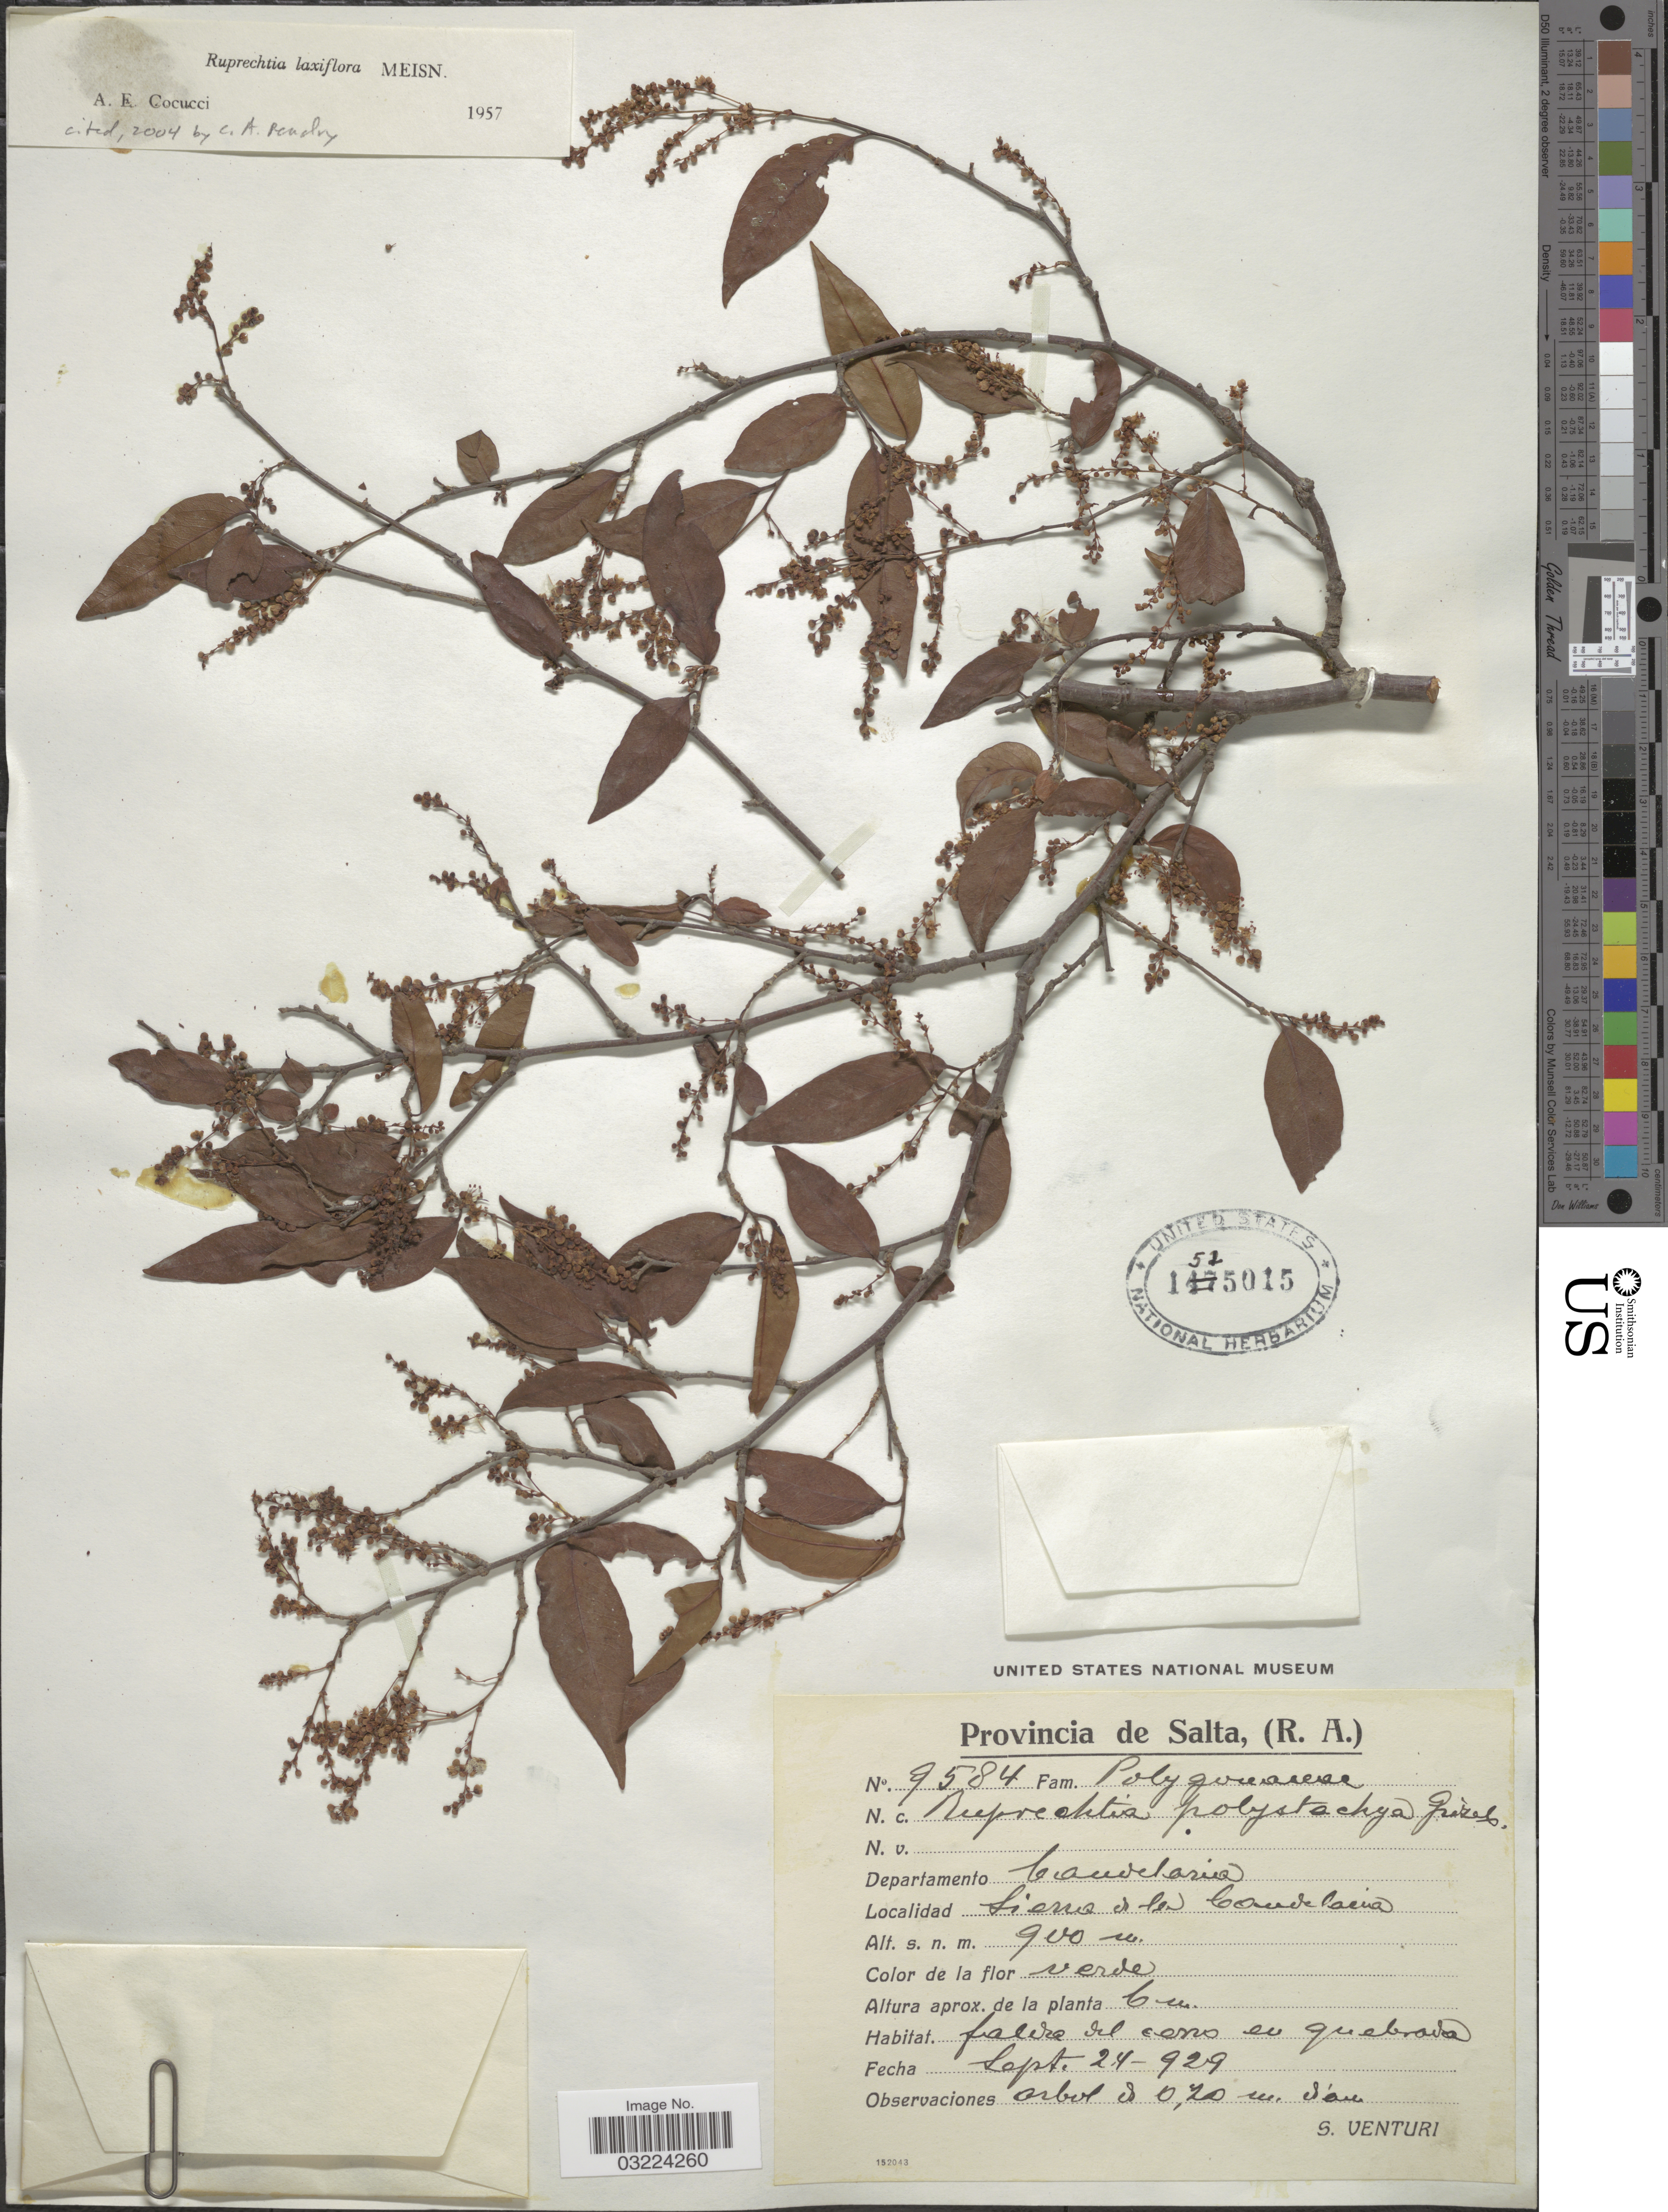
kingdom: Plantae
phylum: Tracheophyta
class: Magnoliopsida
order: Caryophyllales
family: Polygonaceae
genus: Ruprechtia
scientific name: Ruprechtia laxiflora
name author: Meisn.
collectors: S. Venturi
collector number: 9584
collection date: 1929-09-24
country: Argentina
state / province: Salta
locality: Departamento Candelaria. Sierra de la Candelaria.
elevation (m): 900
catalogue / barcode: US 1524015